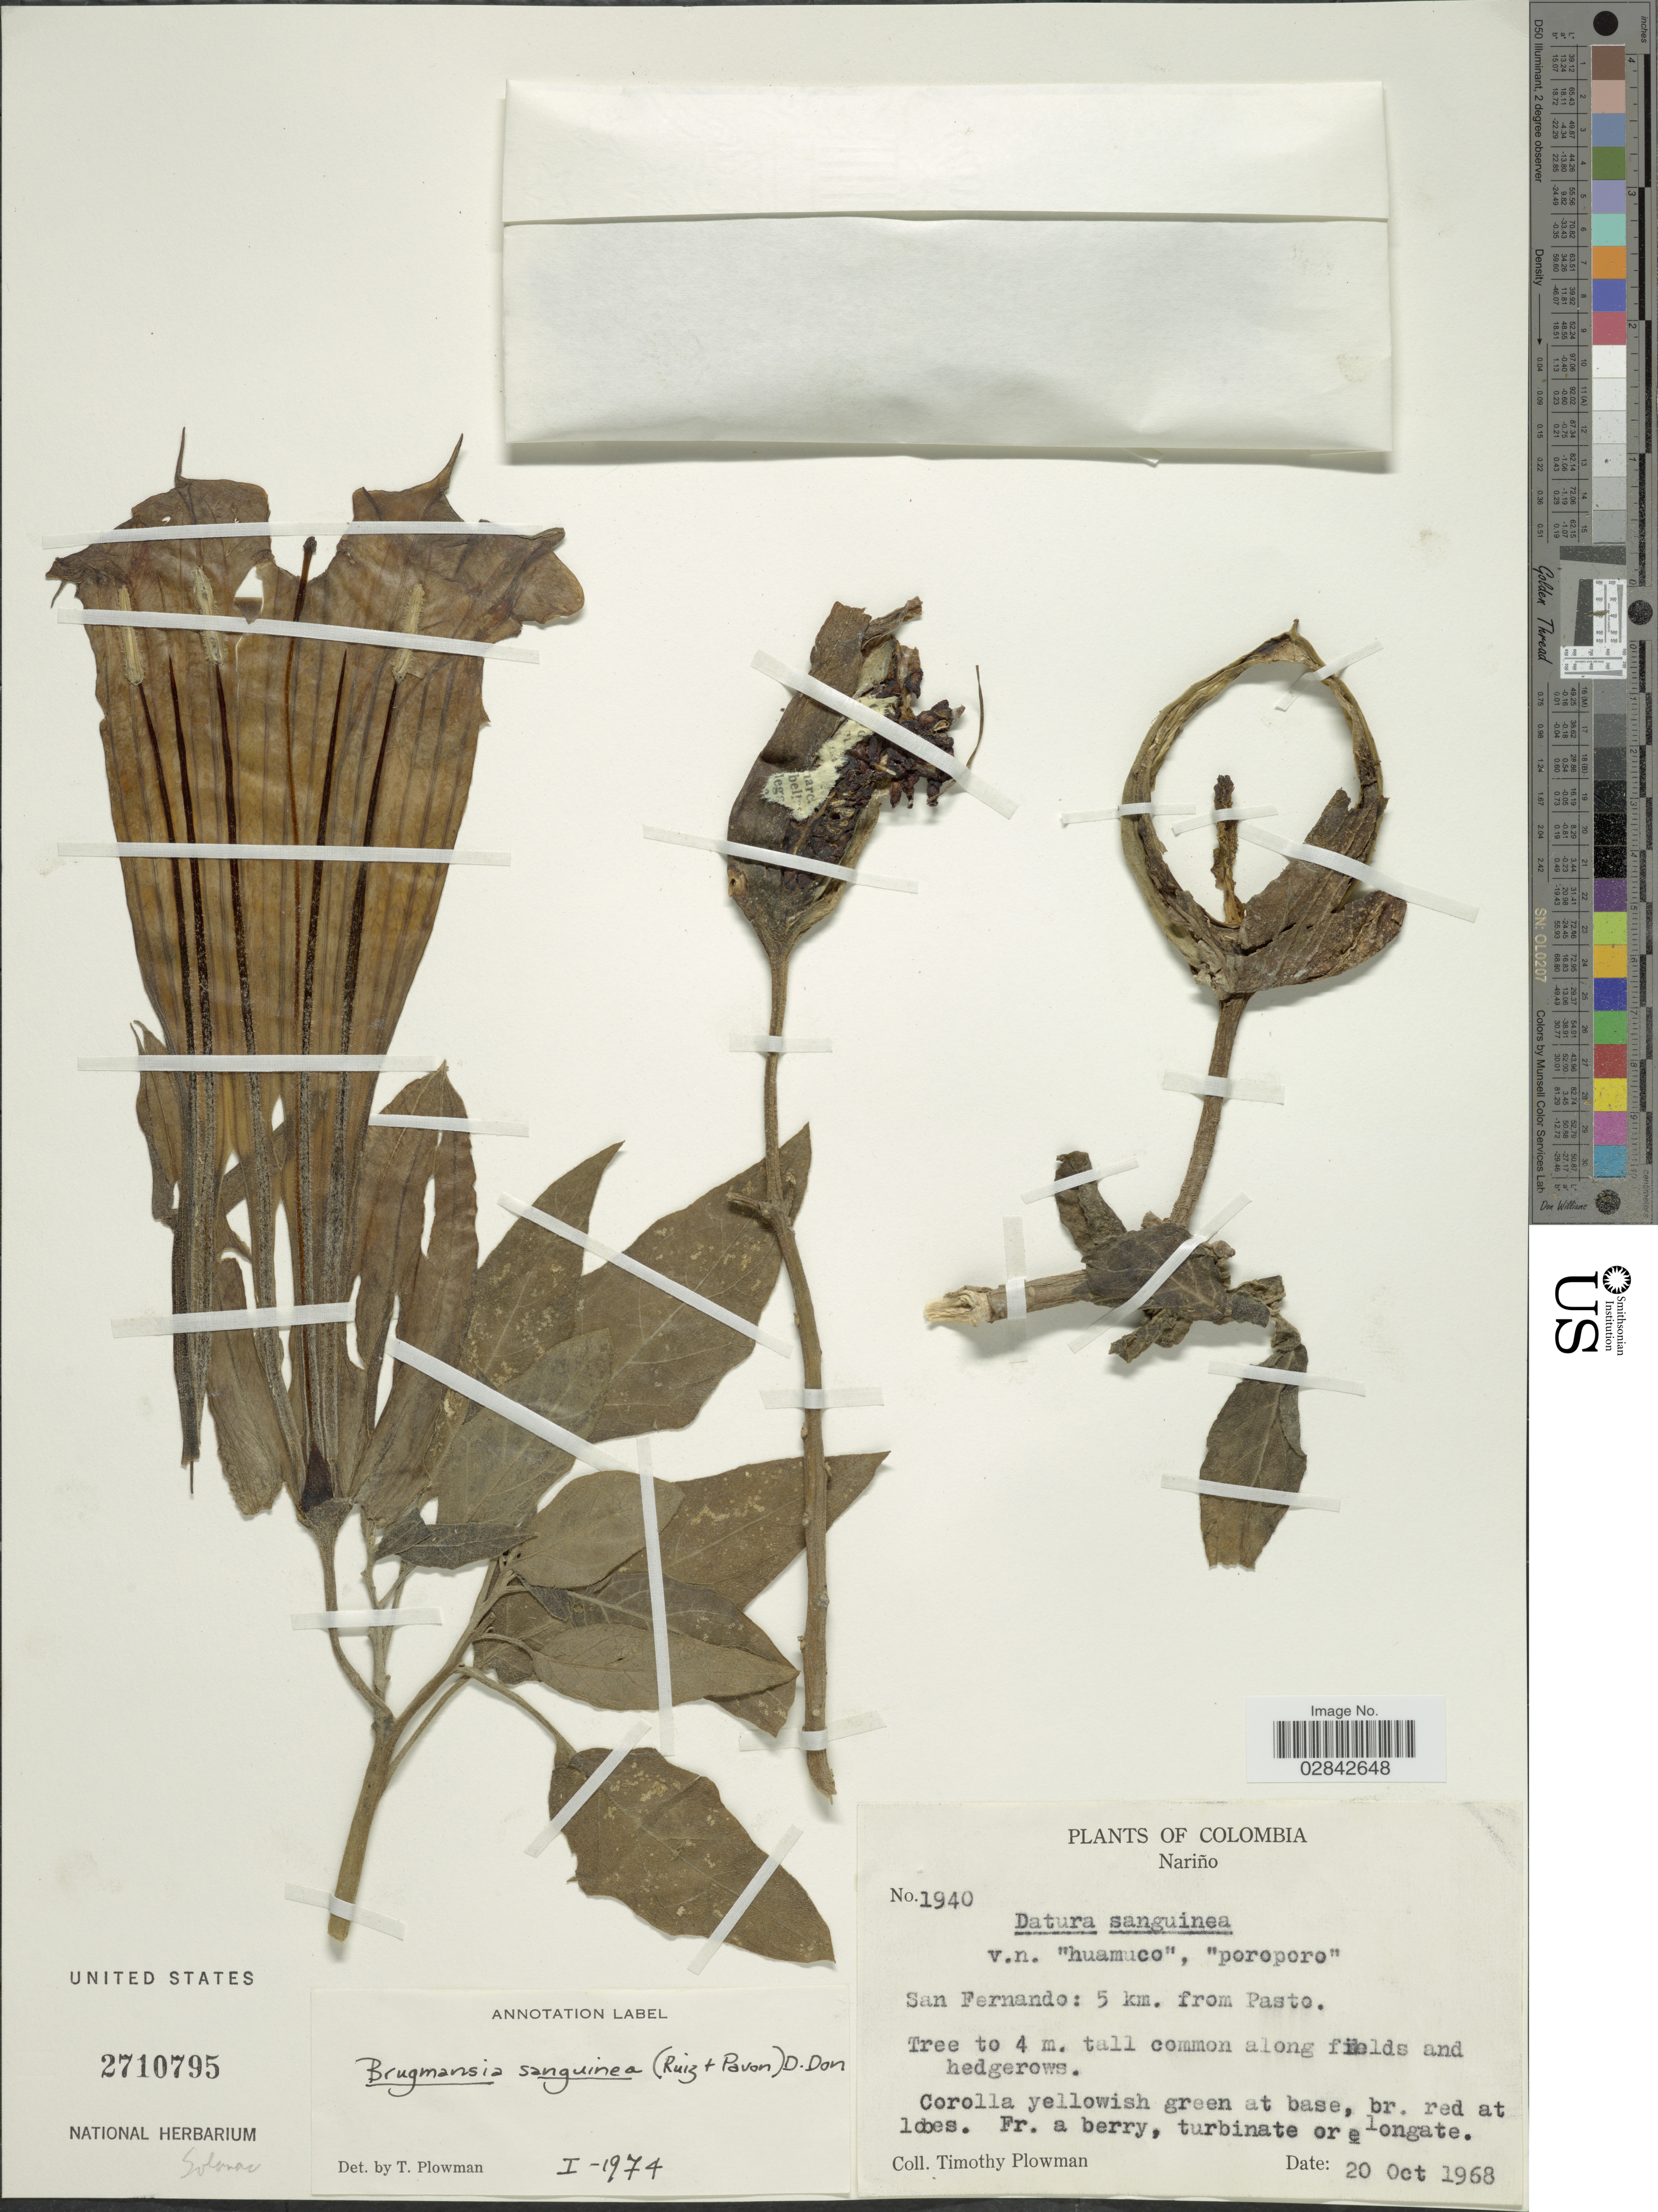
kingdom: Plantae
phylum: Tracheophyta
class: Magnoliopsida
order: Solanales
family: Solanaceae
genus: Brugmansia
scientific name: Brugmansia sanguinea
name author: (Ruiz & Pav.) D. Don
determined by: Plowman, T.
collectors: T. Plowman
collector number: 1940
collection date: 1968-10-20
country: Colombia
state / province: Nariño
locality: San Fernando: 5 km. from Pasto.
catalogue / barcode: US 2710795